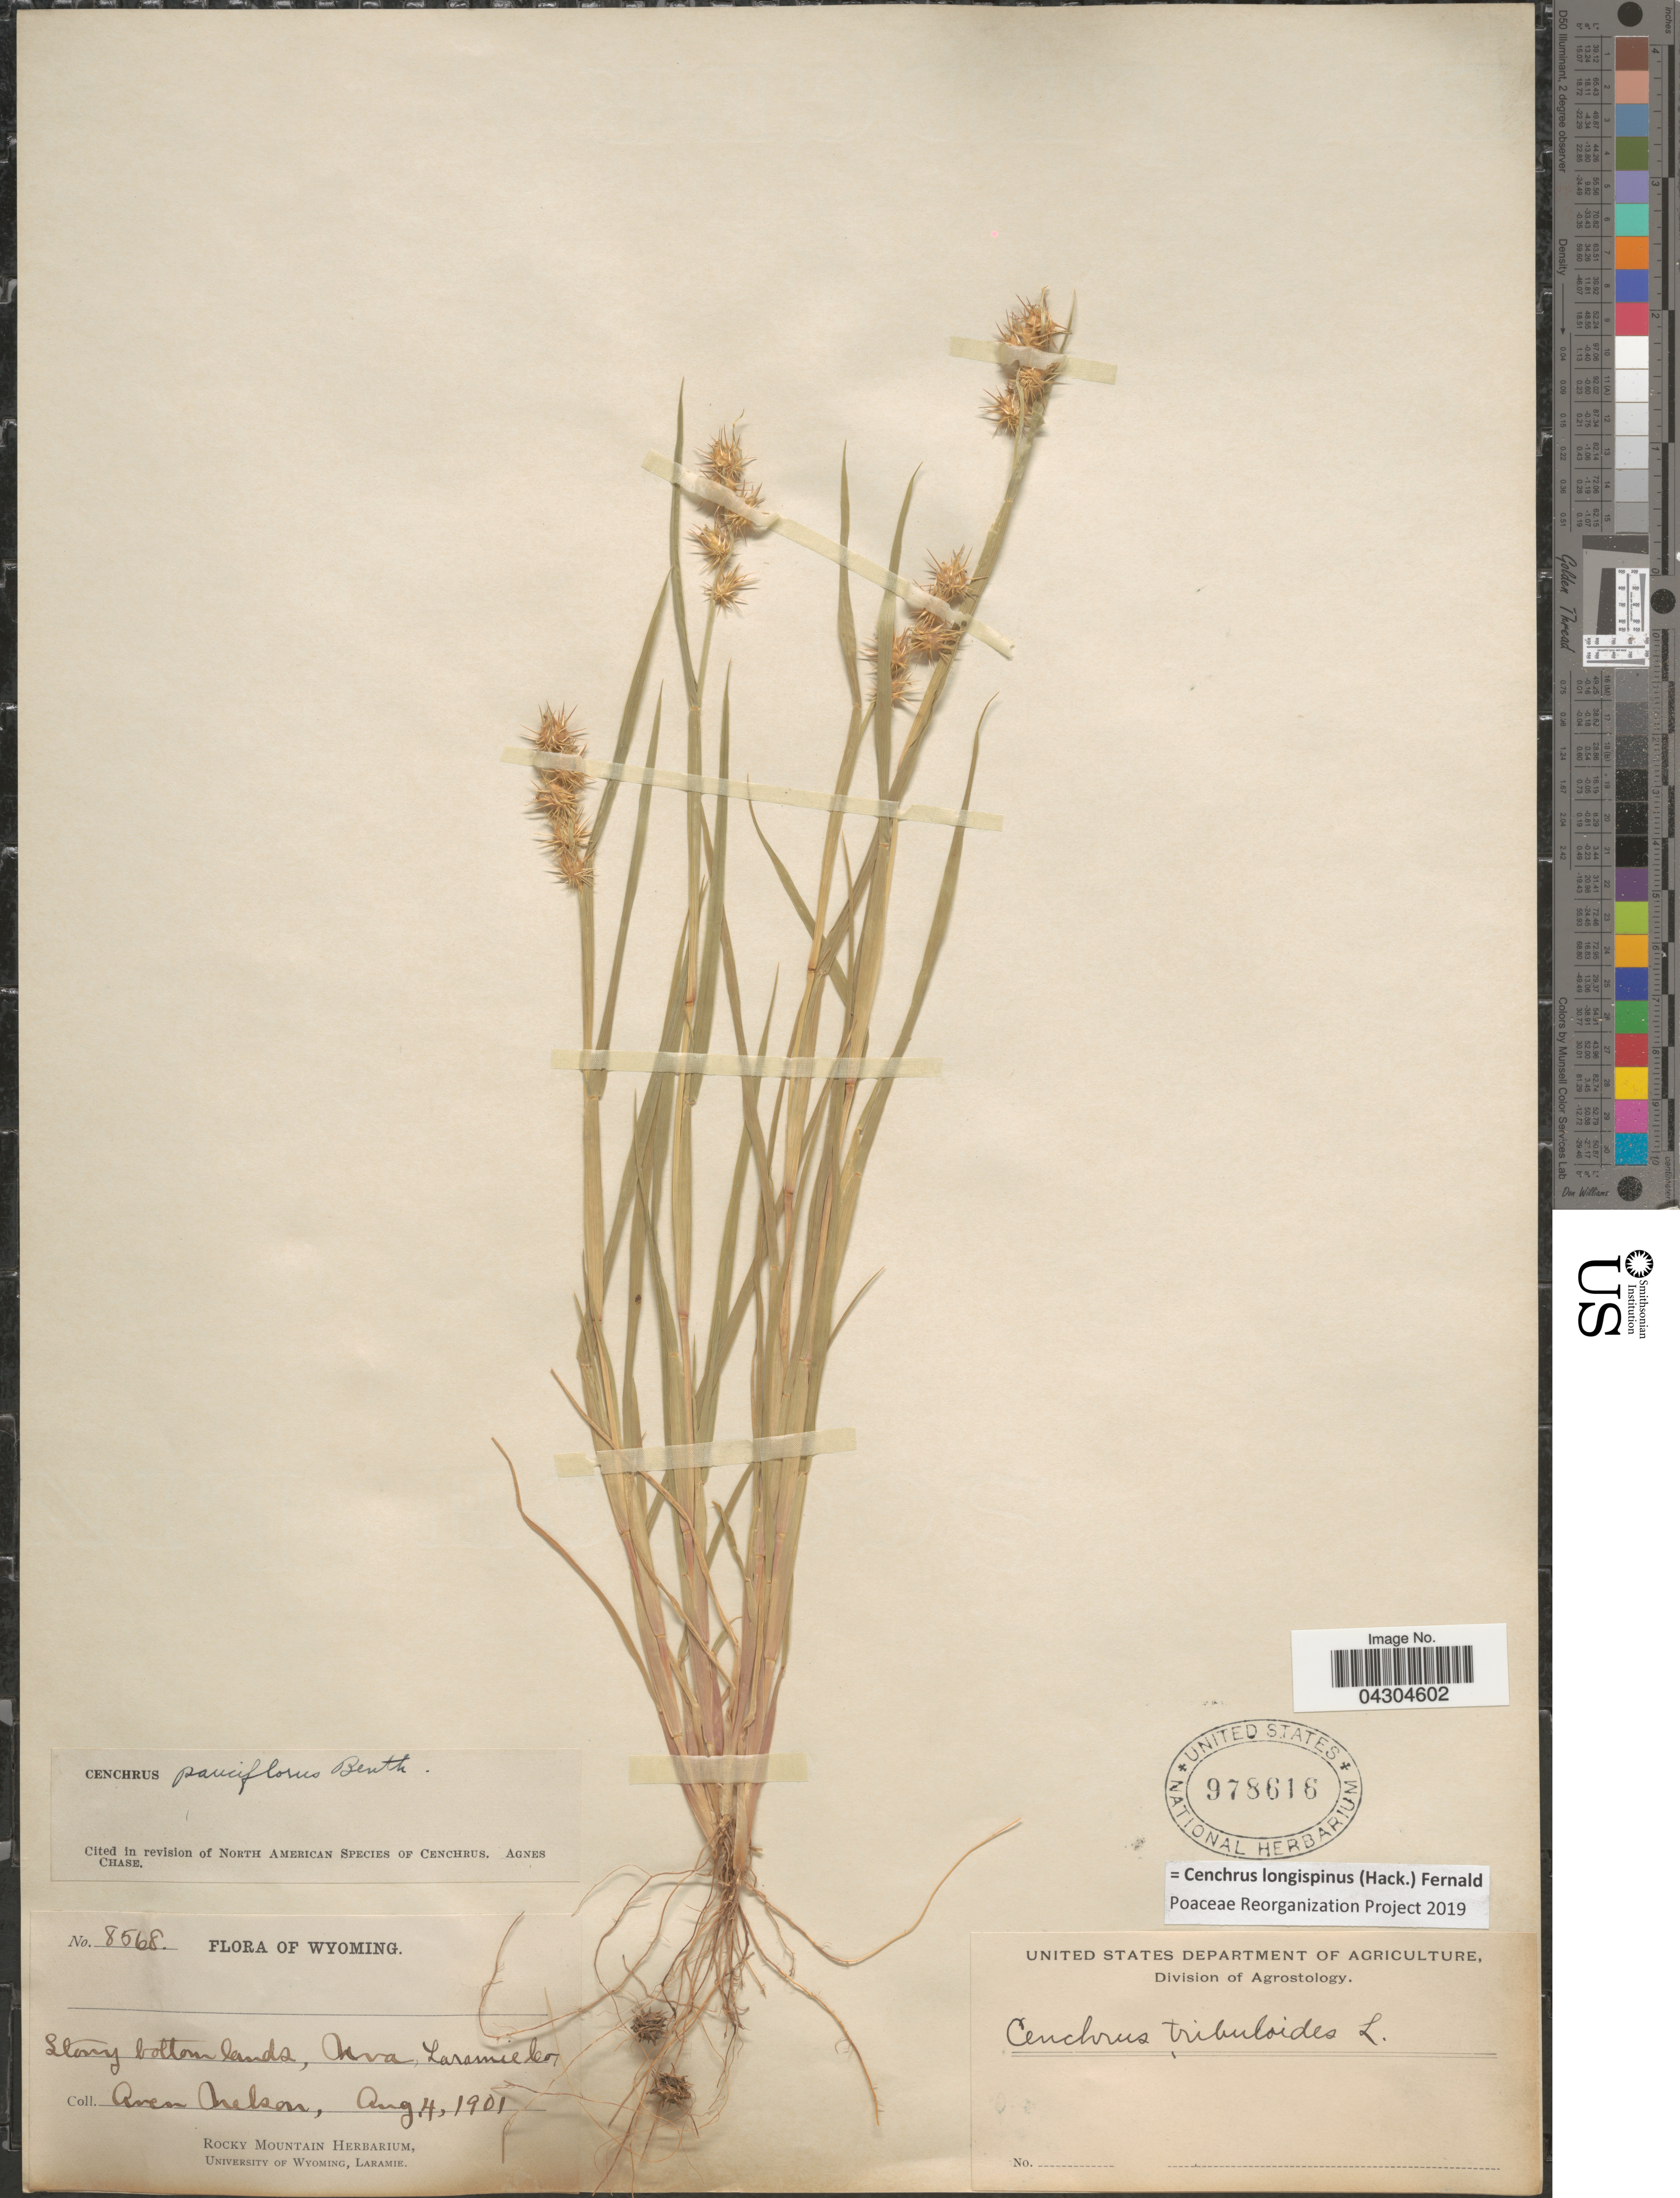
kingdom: Plantae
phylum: Tracheophyta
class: Liliopsida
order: Poales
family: Poaceae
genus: Cenchrus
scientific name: Cenchrus longispinus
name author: (Hack.) Fernald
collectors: A. Nelson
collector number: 8568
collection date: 1901-08-04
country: United States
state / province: Wyoming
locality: Stony bottom lands, Uva, Laramie Co.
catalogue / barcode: US 978616